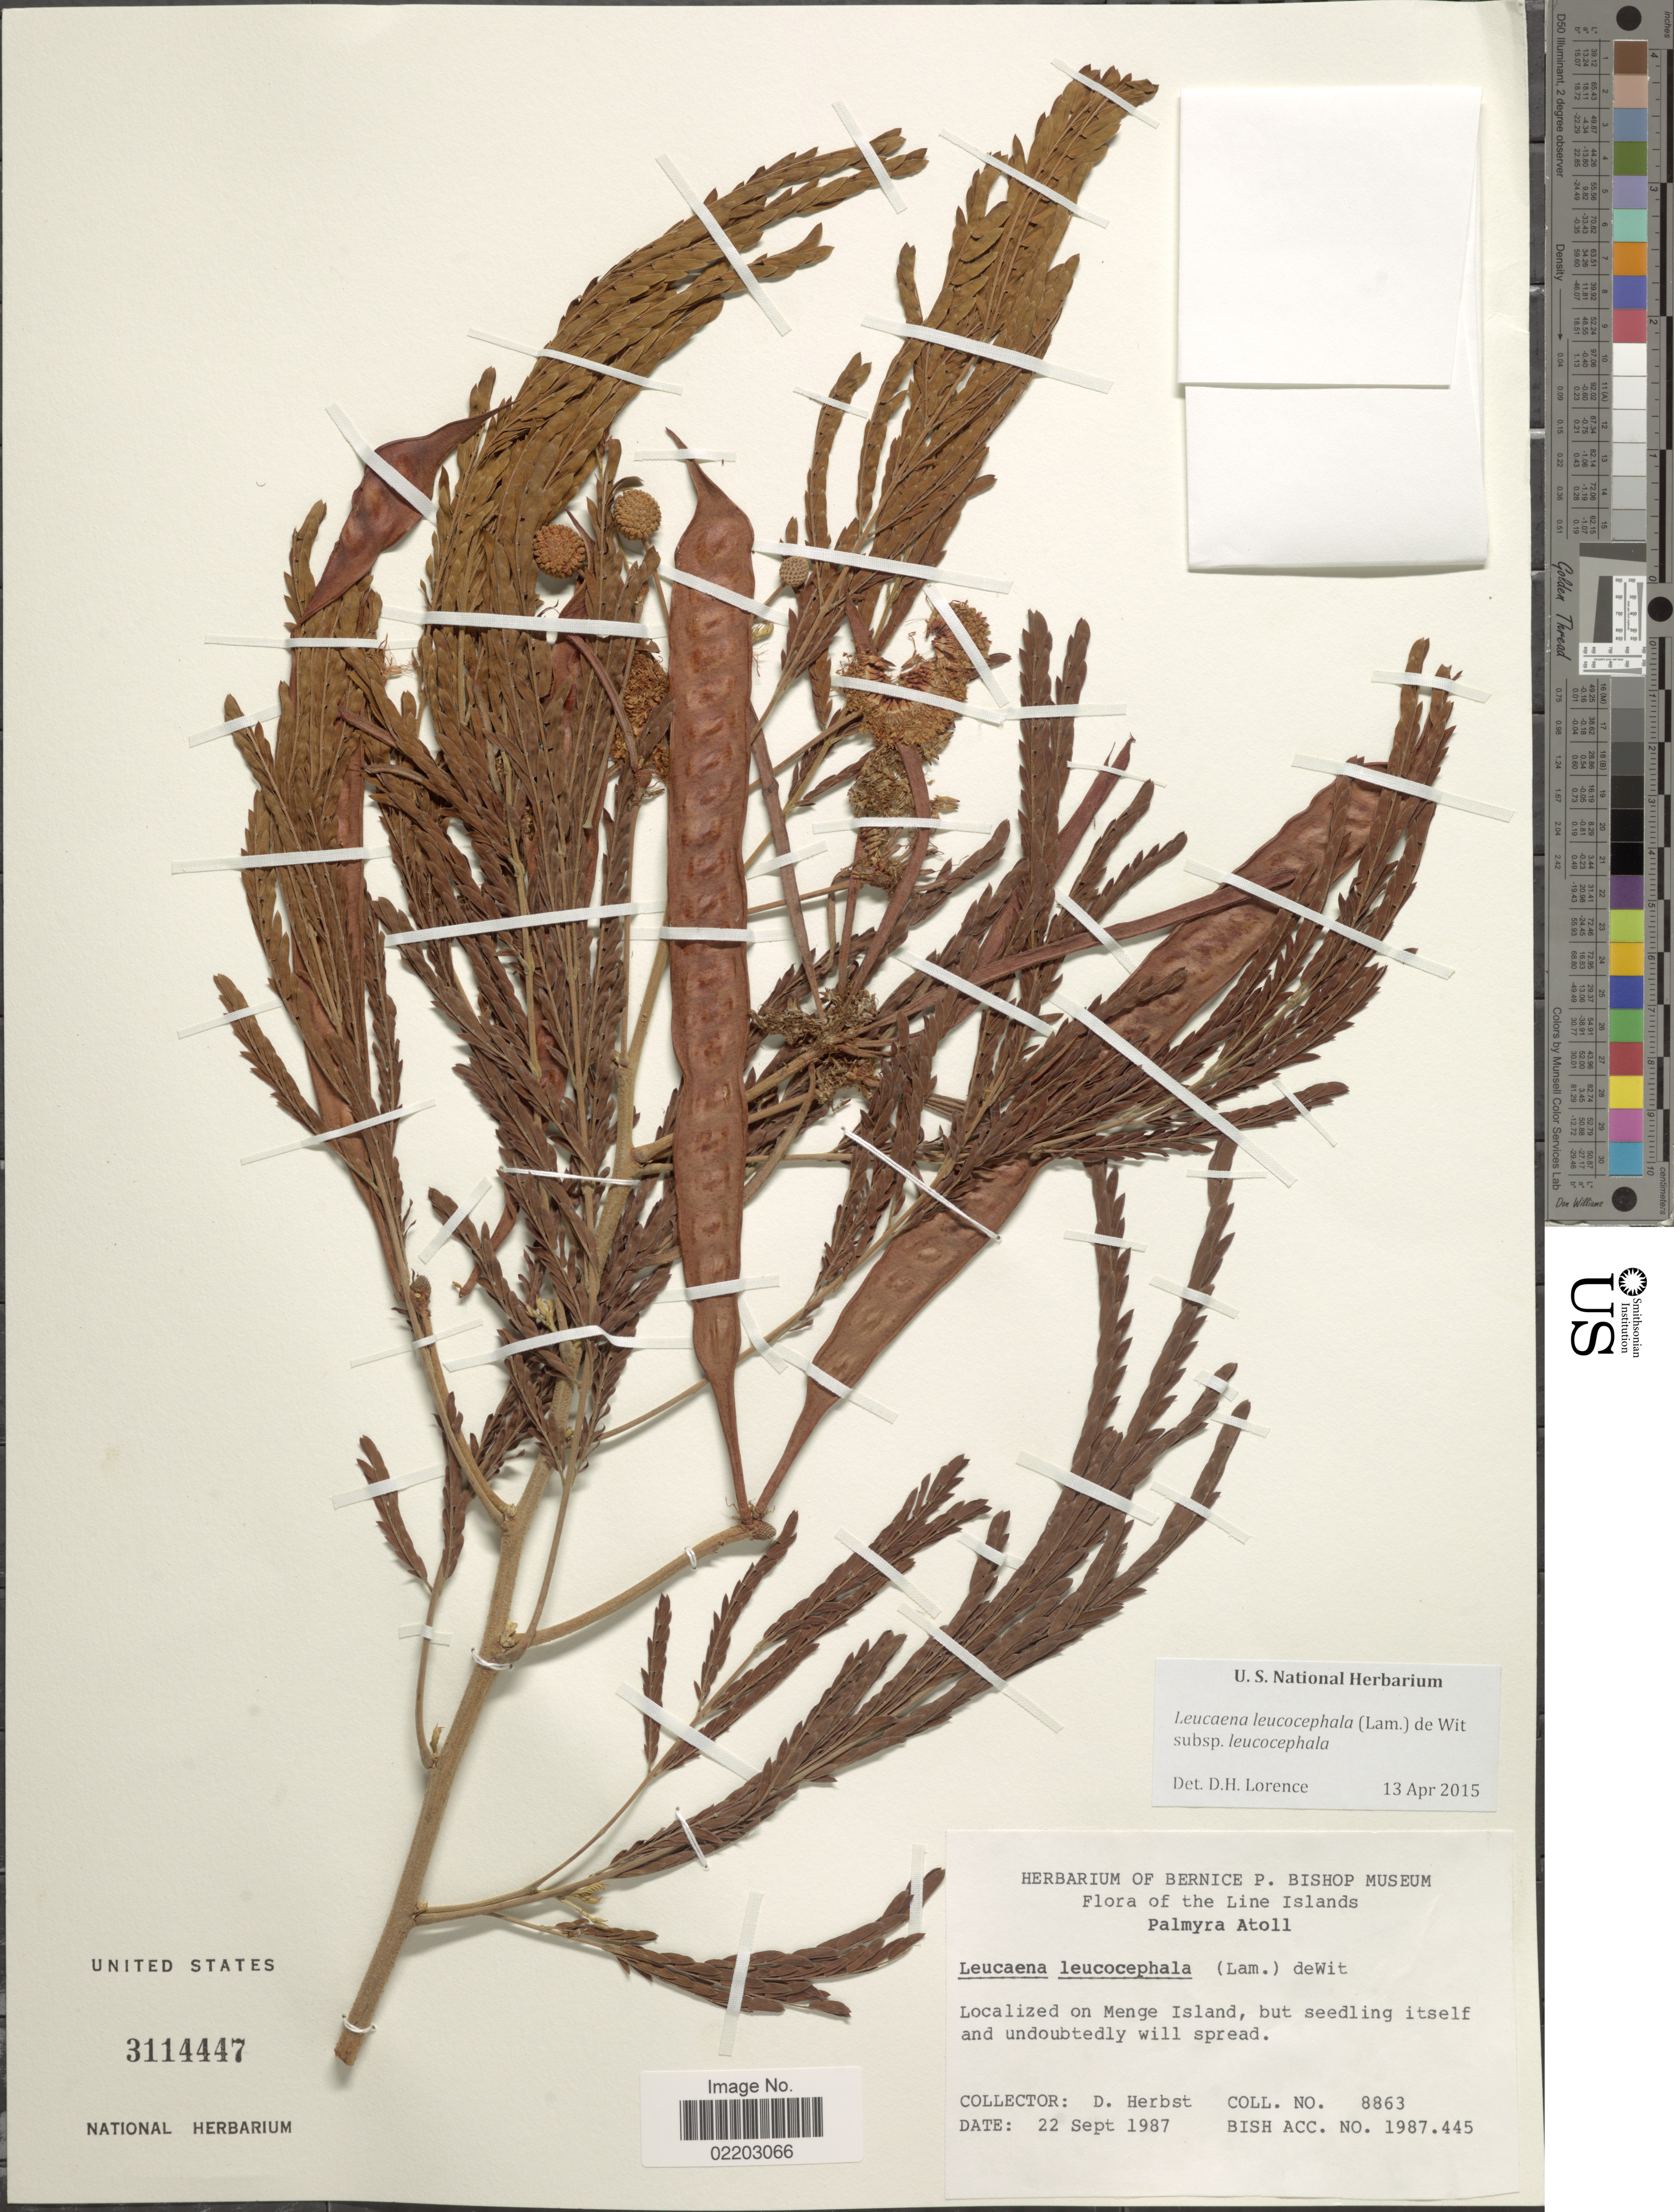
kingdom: Plantae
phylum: Tracheophyta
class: Magnoliopsida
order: Fabales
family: Fabaceae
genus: Leucaena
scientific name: Leucaena leucocephala subsp. leucocephala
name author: (Lam.) de Wit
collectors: D. Herbst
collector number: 8863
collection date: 1987-09-22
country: U.S. Administered Pacific Islands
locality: Line Islands. Palmyra Atoll. On Menge Island.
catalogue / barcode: US 3114447